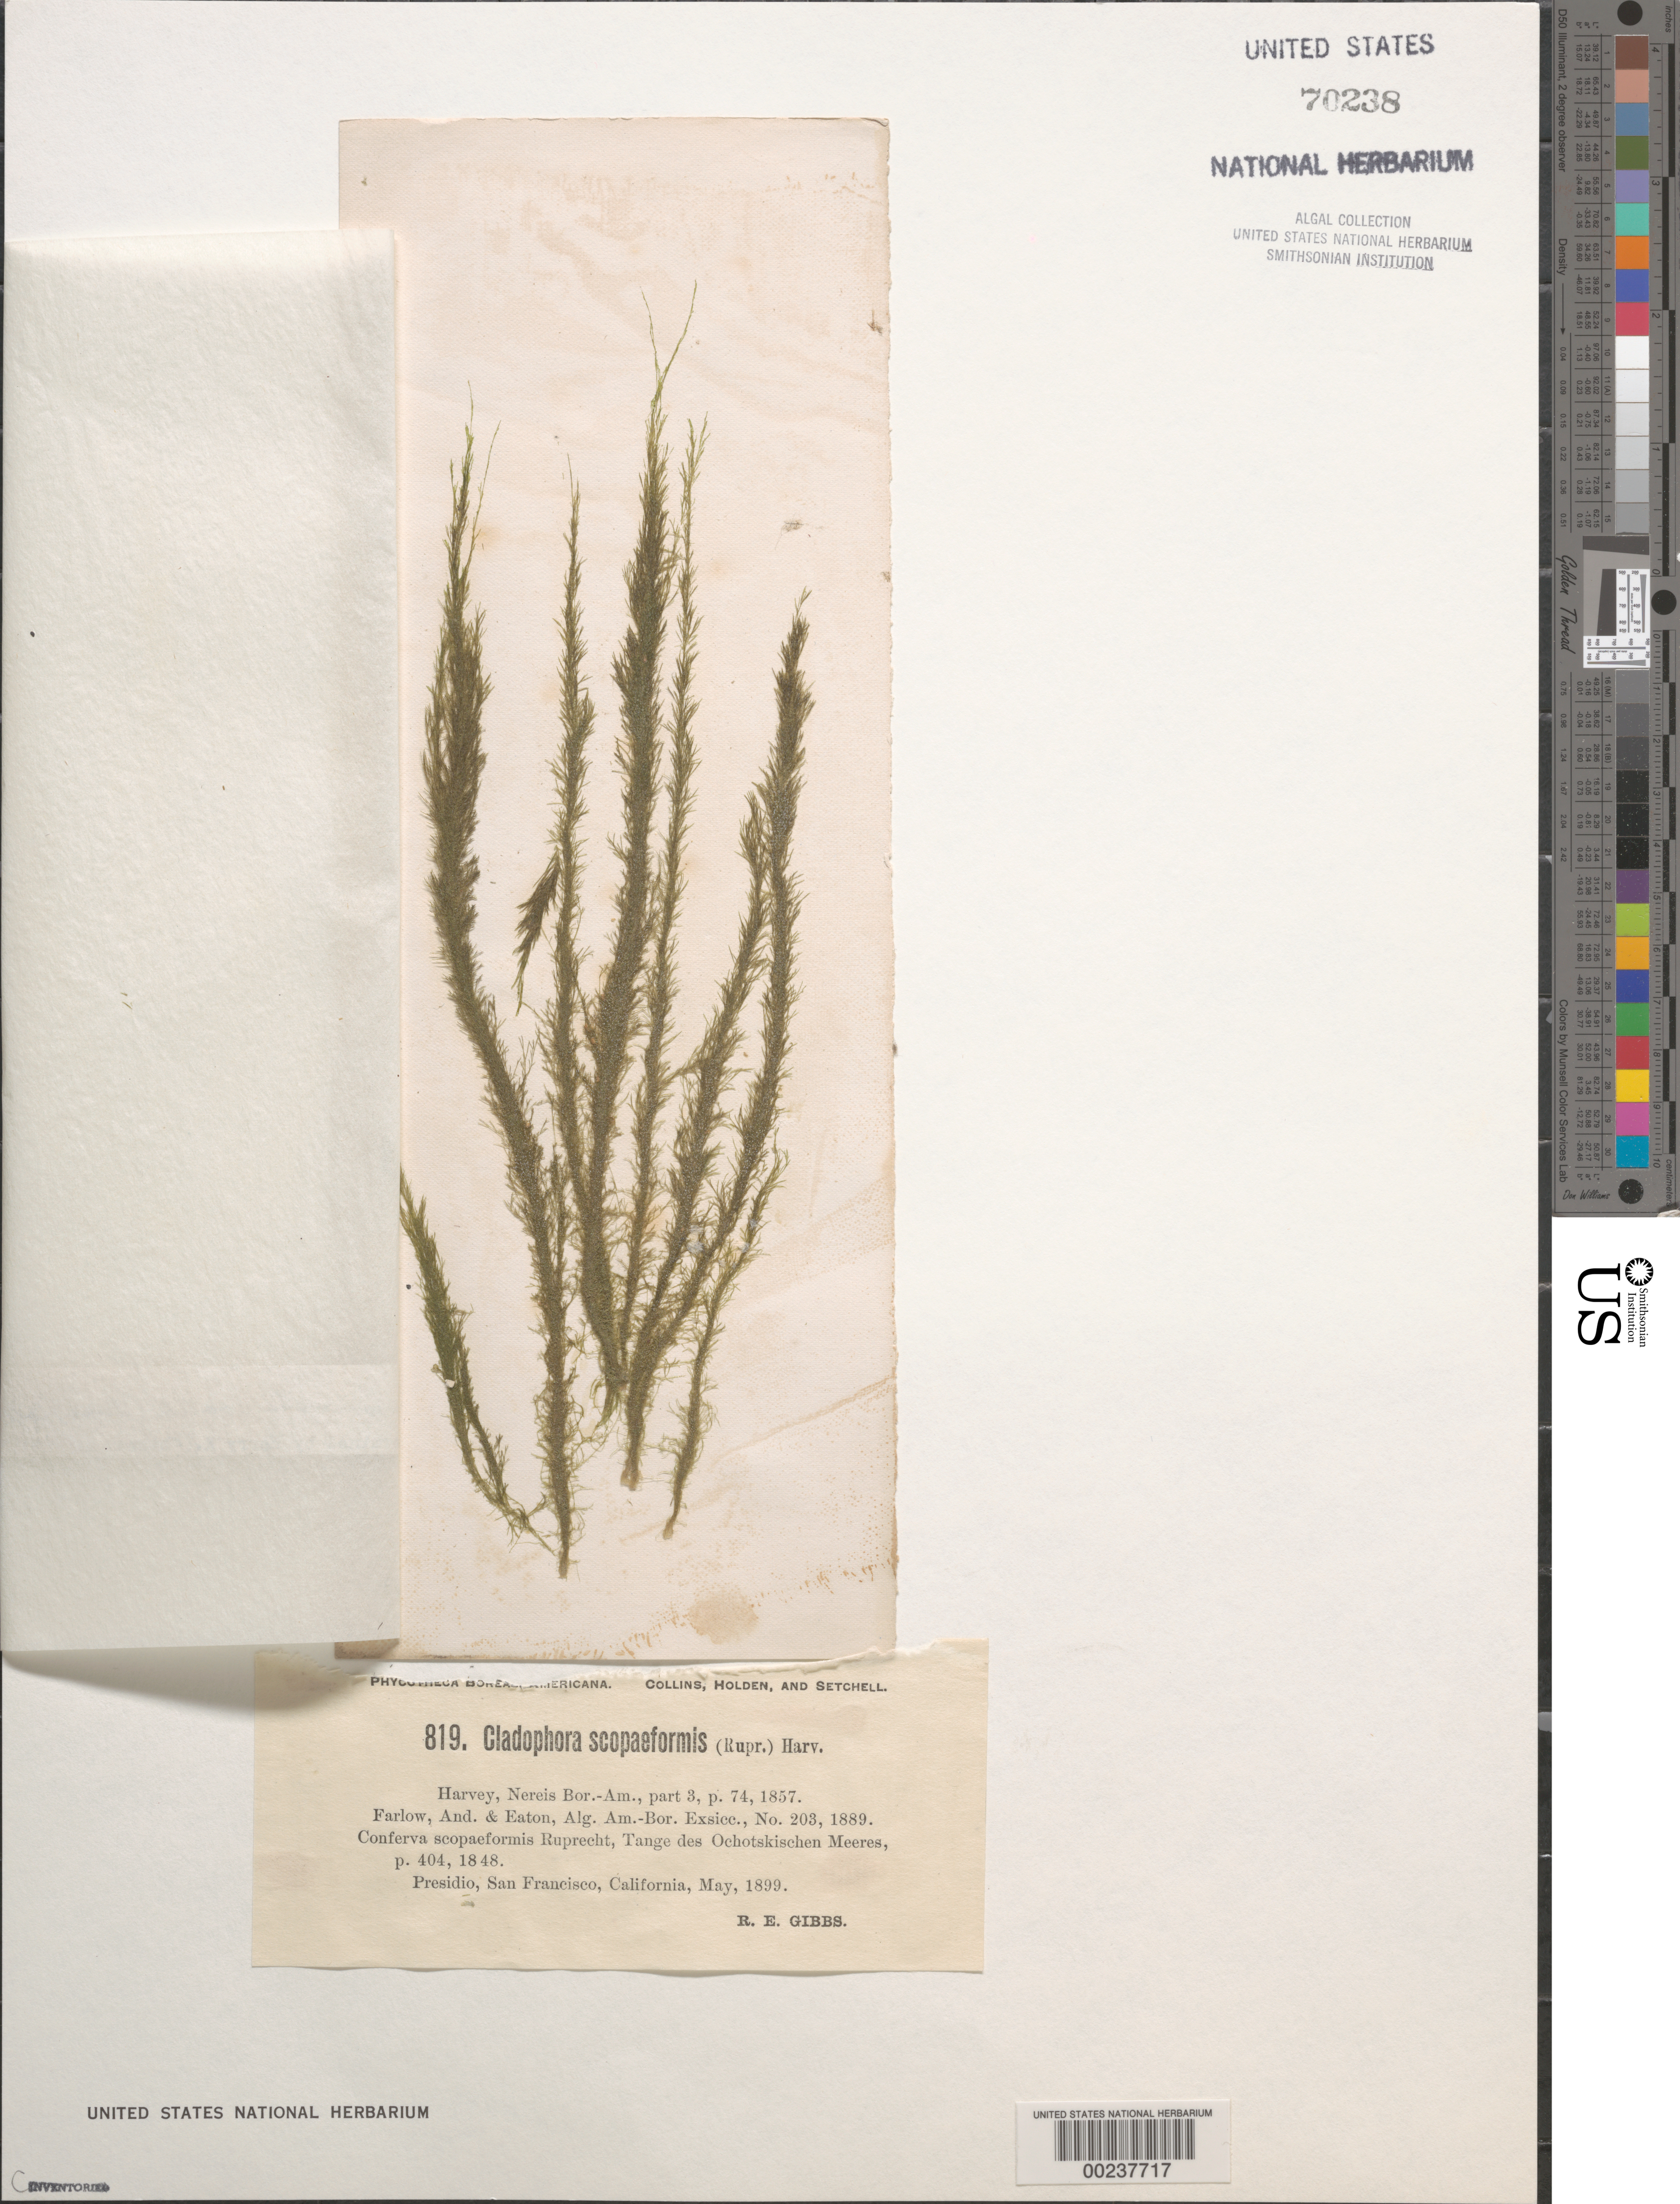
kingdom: Plantae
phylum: Chlorophyta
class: Ulvophyceae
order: Ulotrichales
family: Ulotrichaceae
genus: Acrosiphonia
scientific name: Acrosiphonia coalita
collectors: R. Gibbs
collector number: PB-A 819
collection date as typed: May 1899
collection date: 1899-05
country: United States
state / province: California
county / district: San Francisco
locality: San Francisco, Presidio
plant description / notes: Collins, Holden & Setchell, Phycotheca Boreali-Americana, as Spongomorpha scopaeformis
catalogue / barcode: US 70238